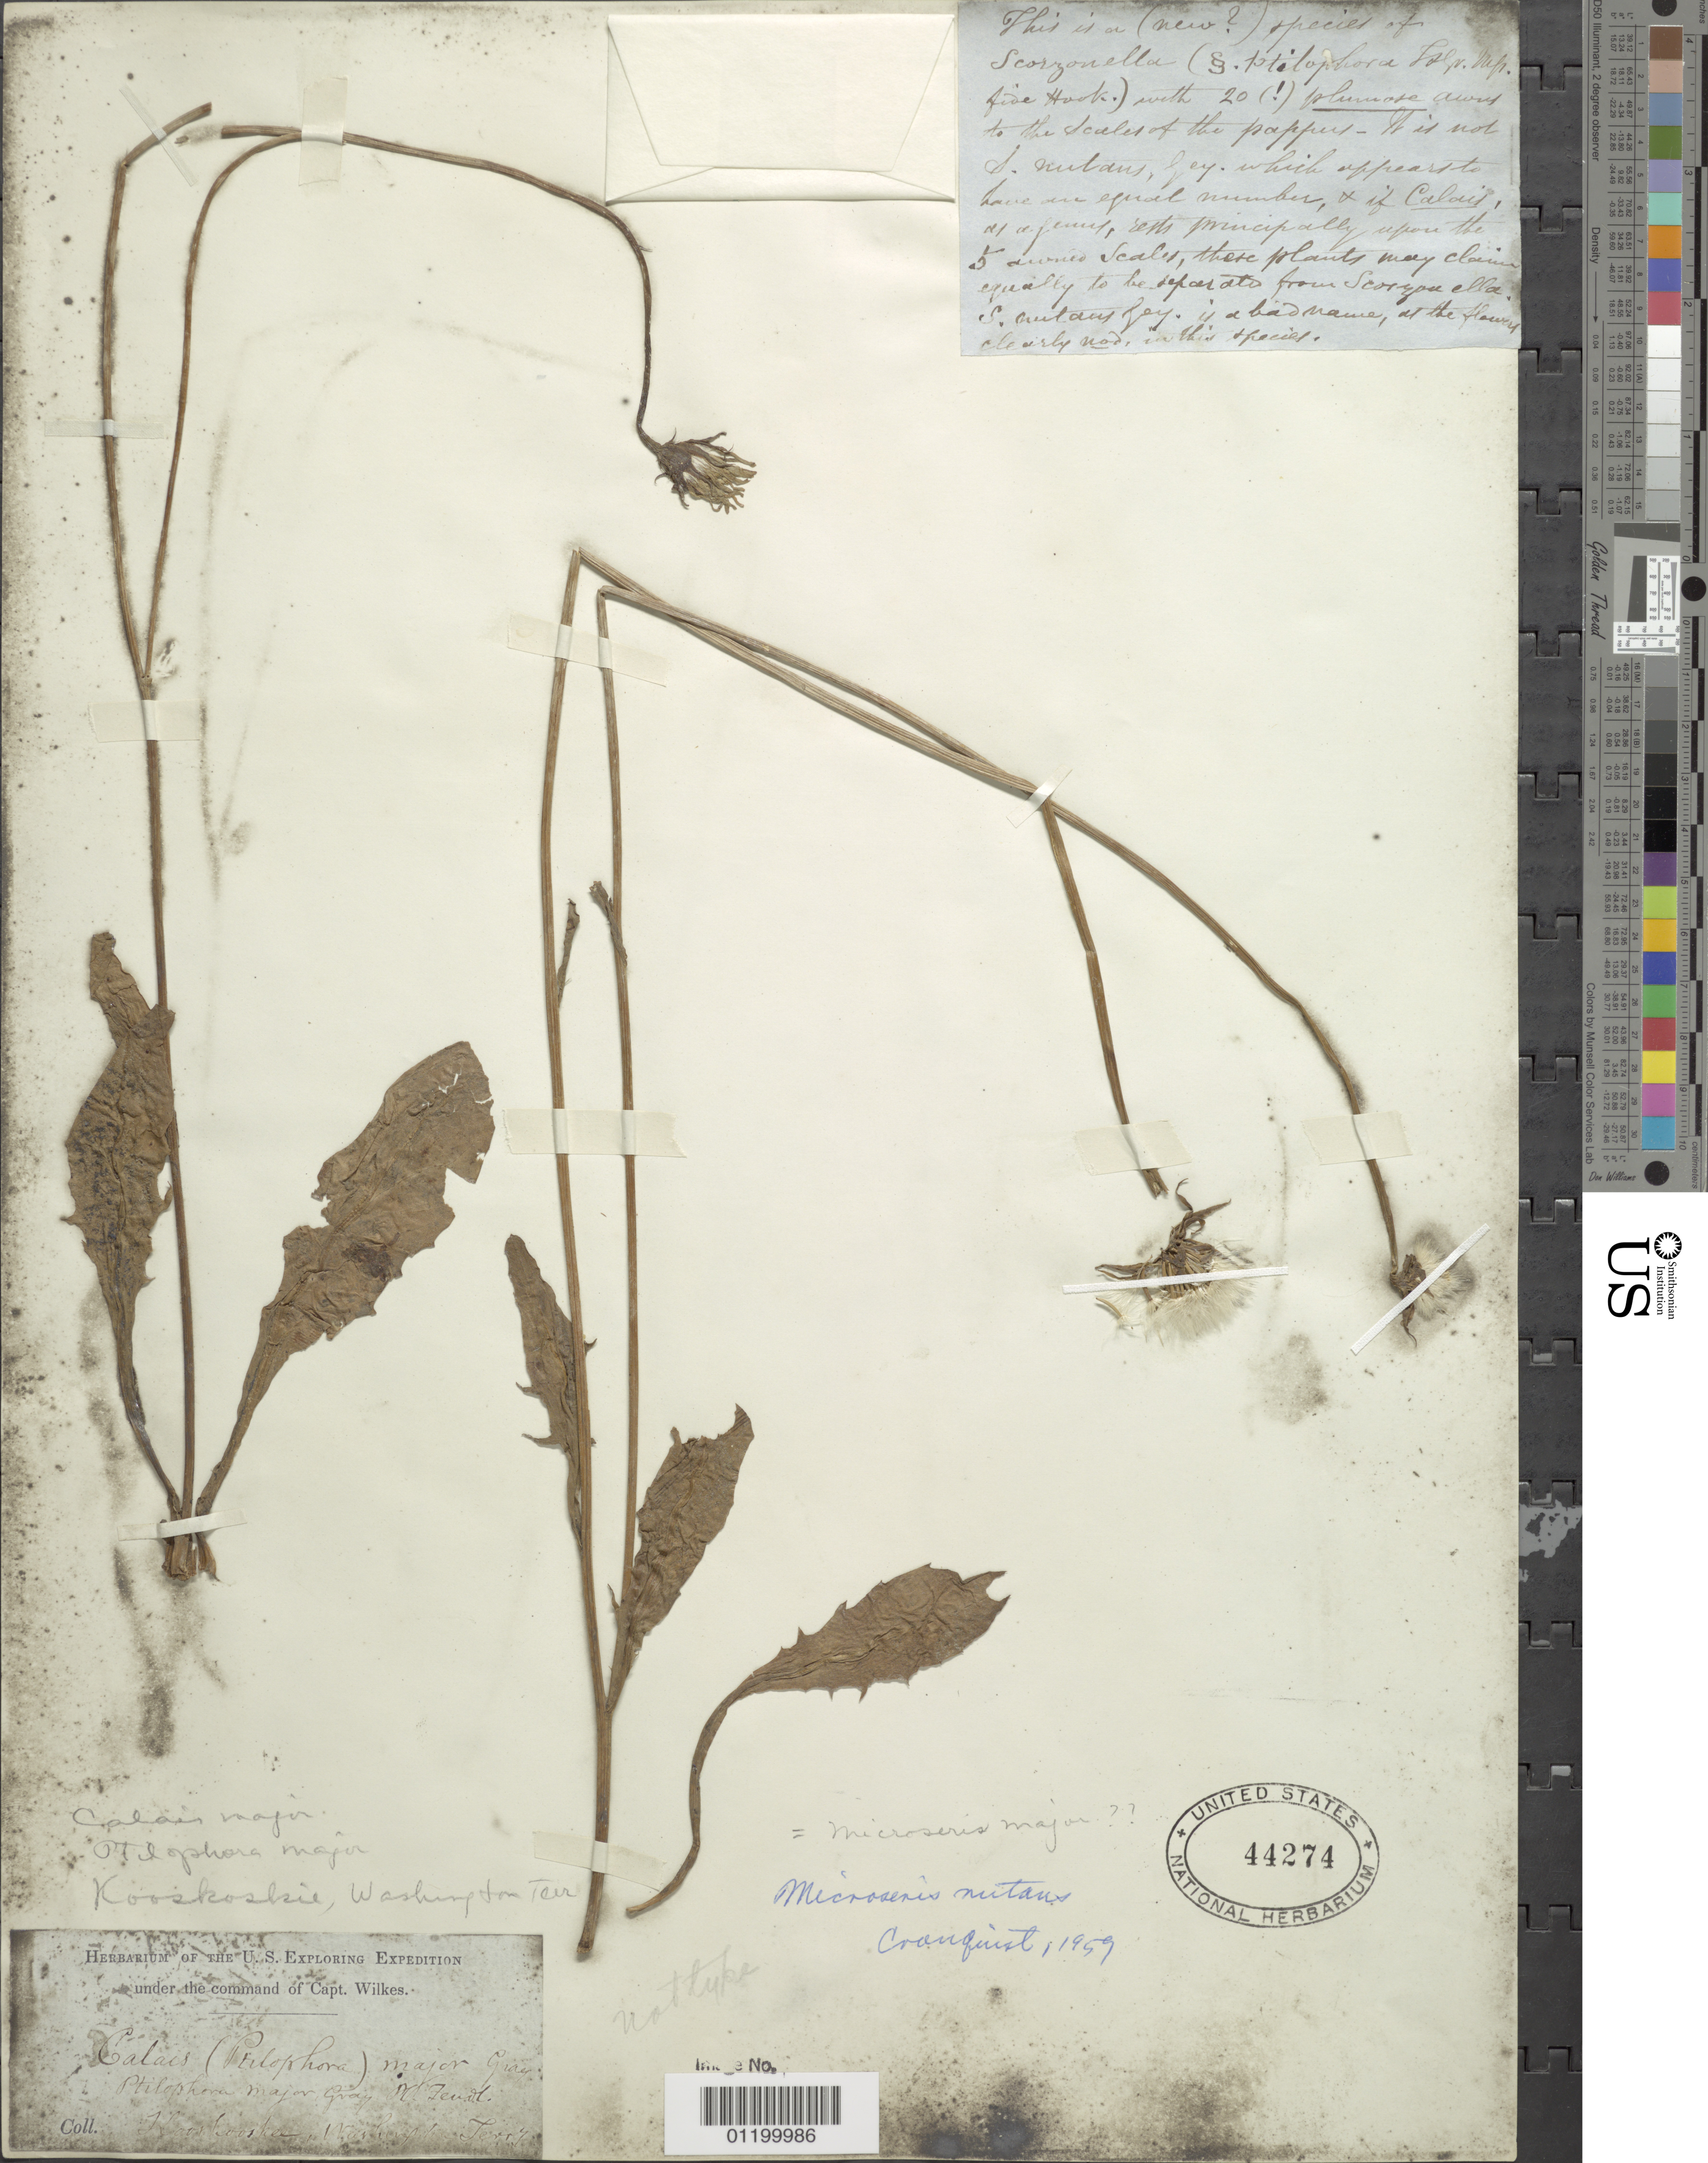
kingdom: Plantae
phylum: Tracheophyta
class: Magnoliopsida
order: Asterales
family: Asteraceae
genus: Microseris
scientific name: Microseris nutans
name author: (Hook.) Sch. Bip.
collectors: Wilkes Explor. Exped.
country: United States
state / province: Washington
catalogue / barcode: US 44274